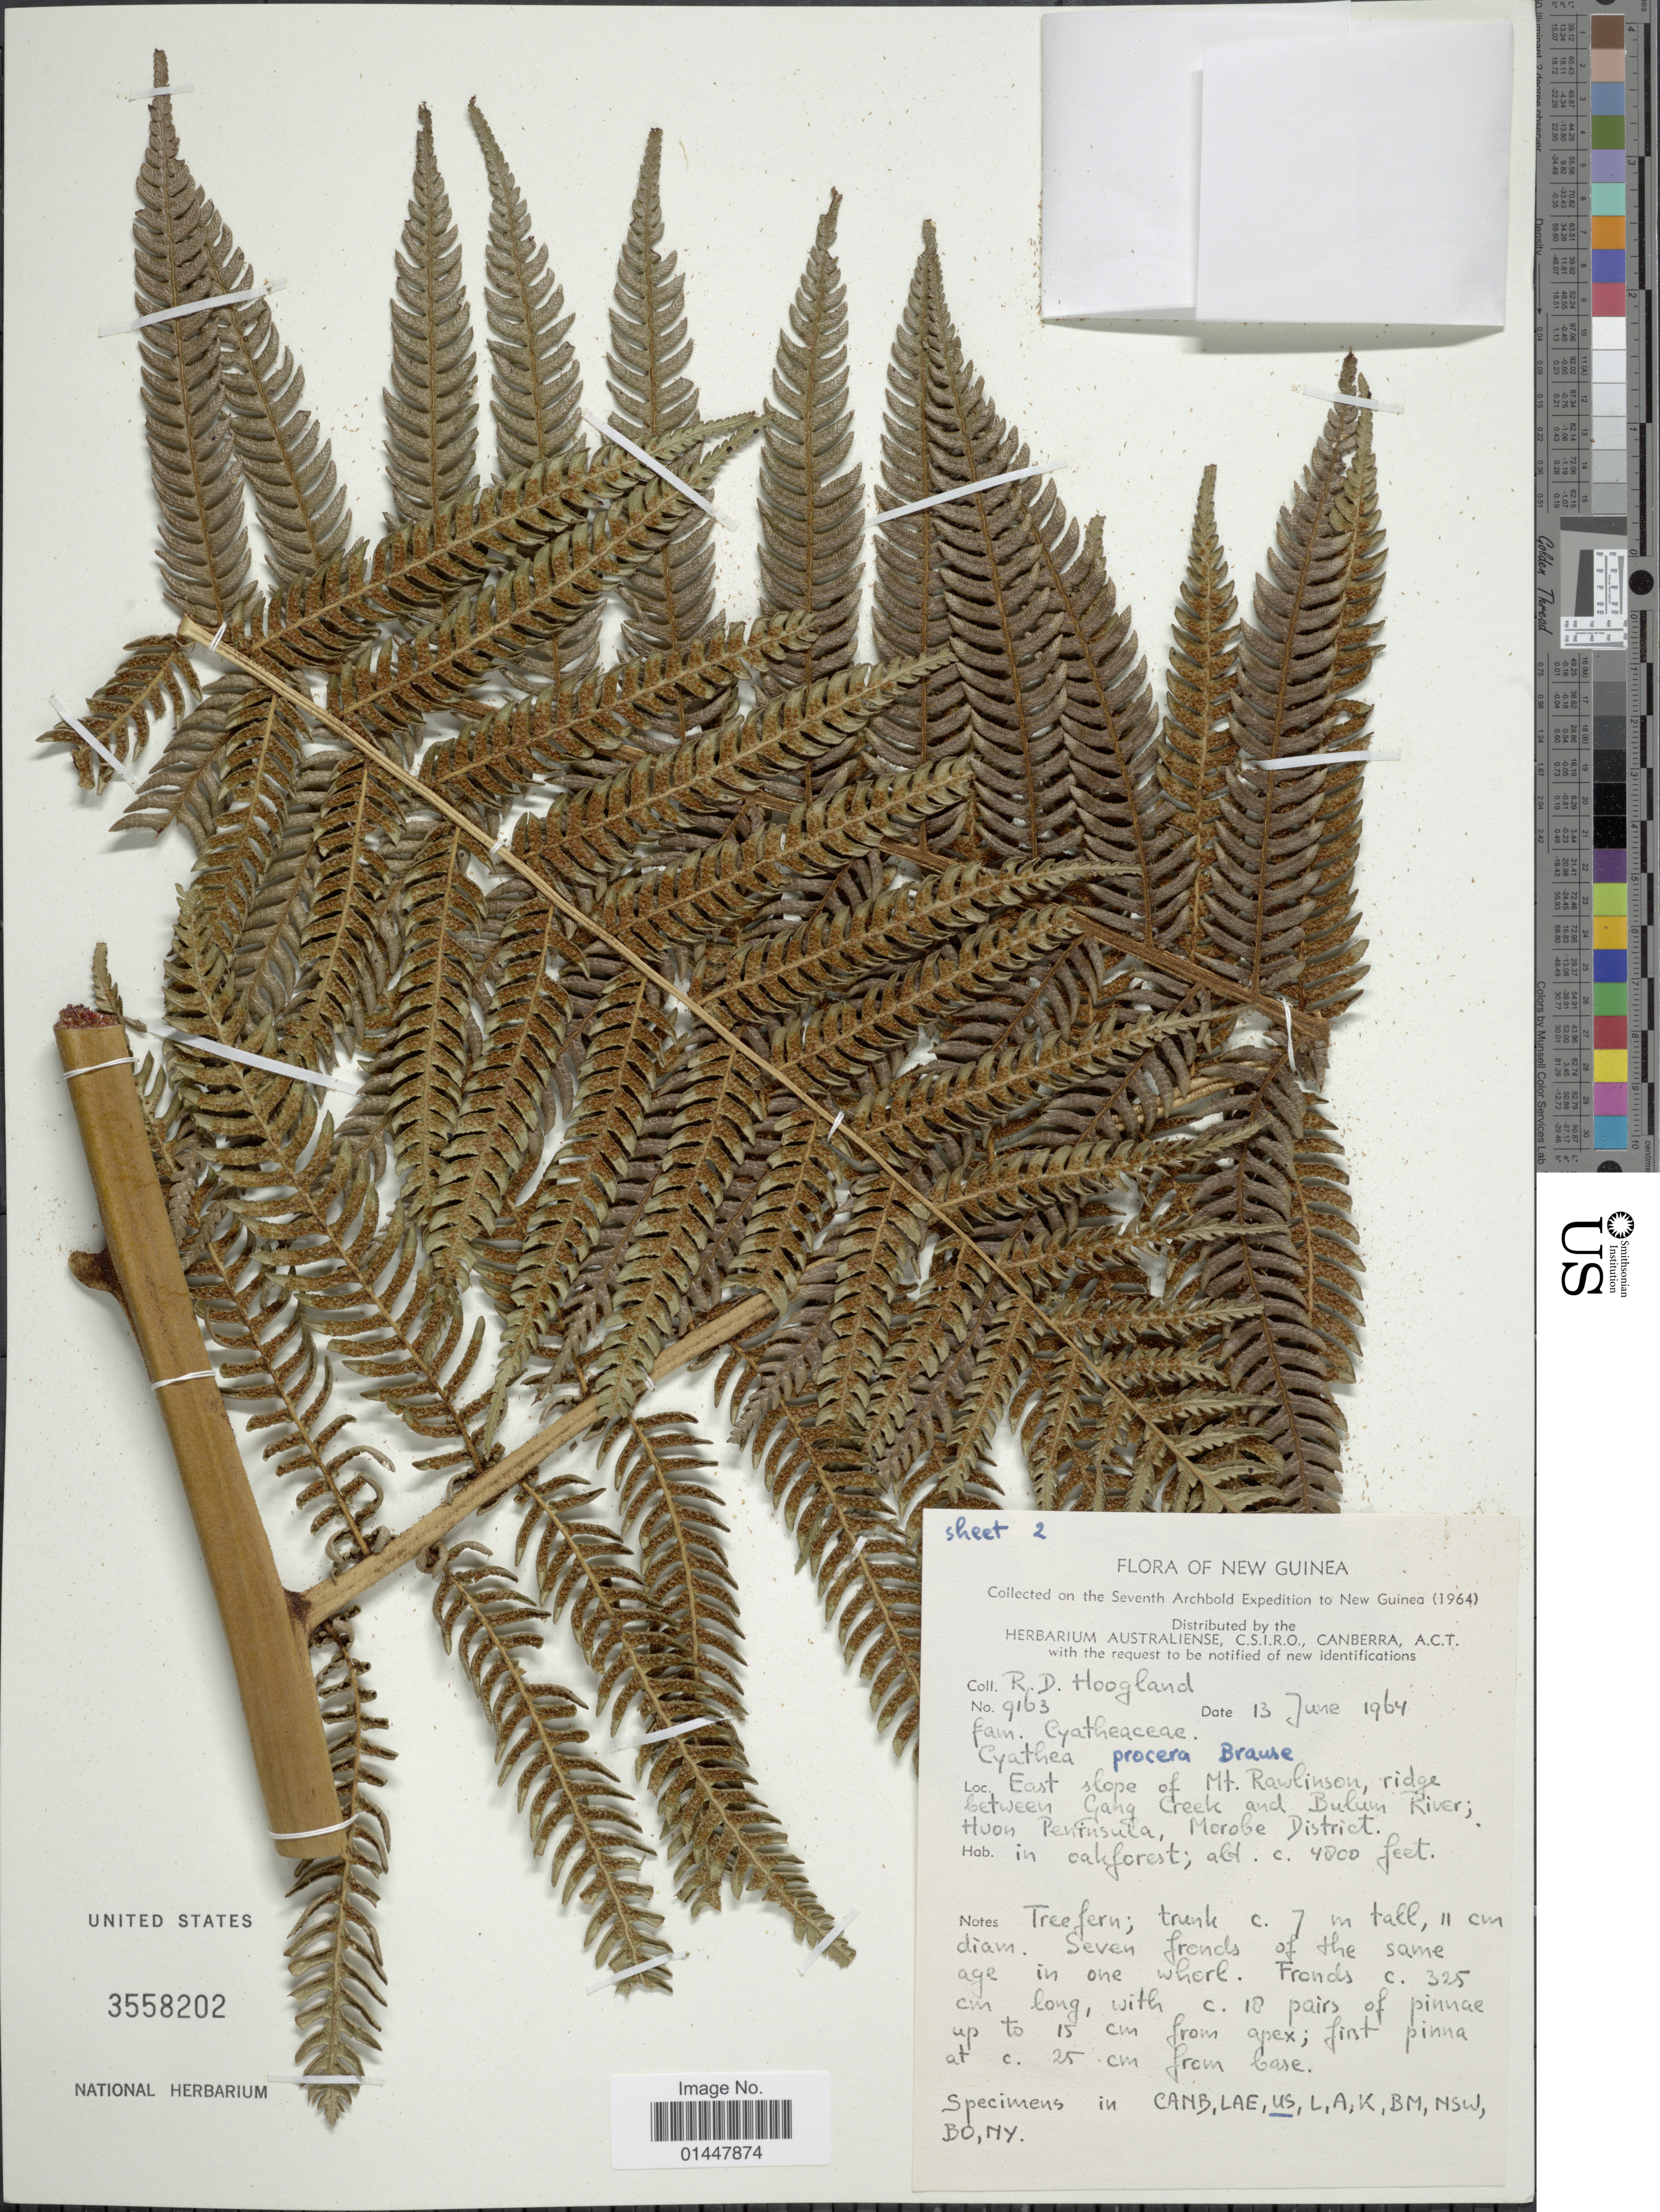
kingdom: Plantae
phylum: Tracheophyta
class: Polypodiopsida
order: Cyatheales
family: Cyatheaceae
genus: Sphaeropteris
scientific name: Sphaeropteris procera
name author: (Brause) R.M. Tryon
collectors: R. D. Hoogland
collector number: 9163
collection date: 1964-06-13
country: Papua New Guinea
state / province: Morobe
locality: east slope of Mt. Rawlinson, ridge between Gang Creek and Bulum River, Huon Peninsula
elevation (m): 1463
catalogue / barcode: US 3558202